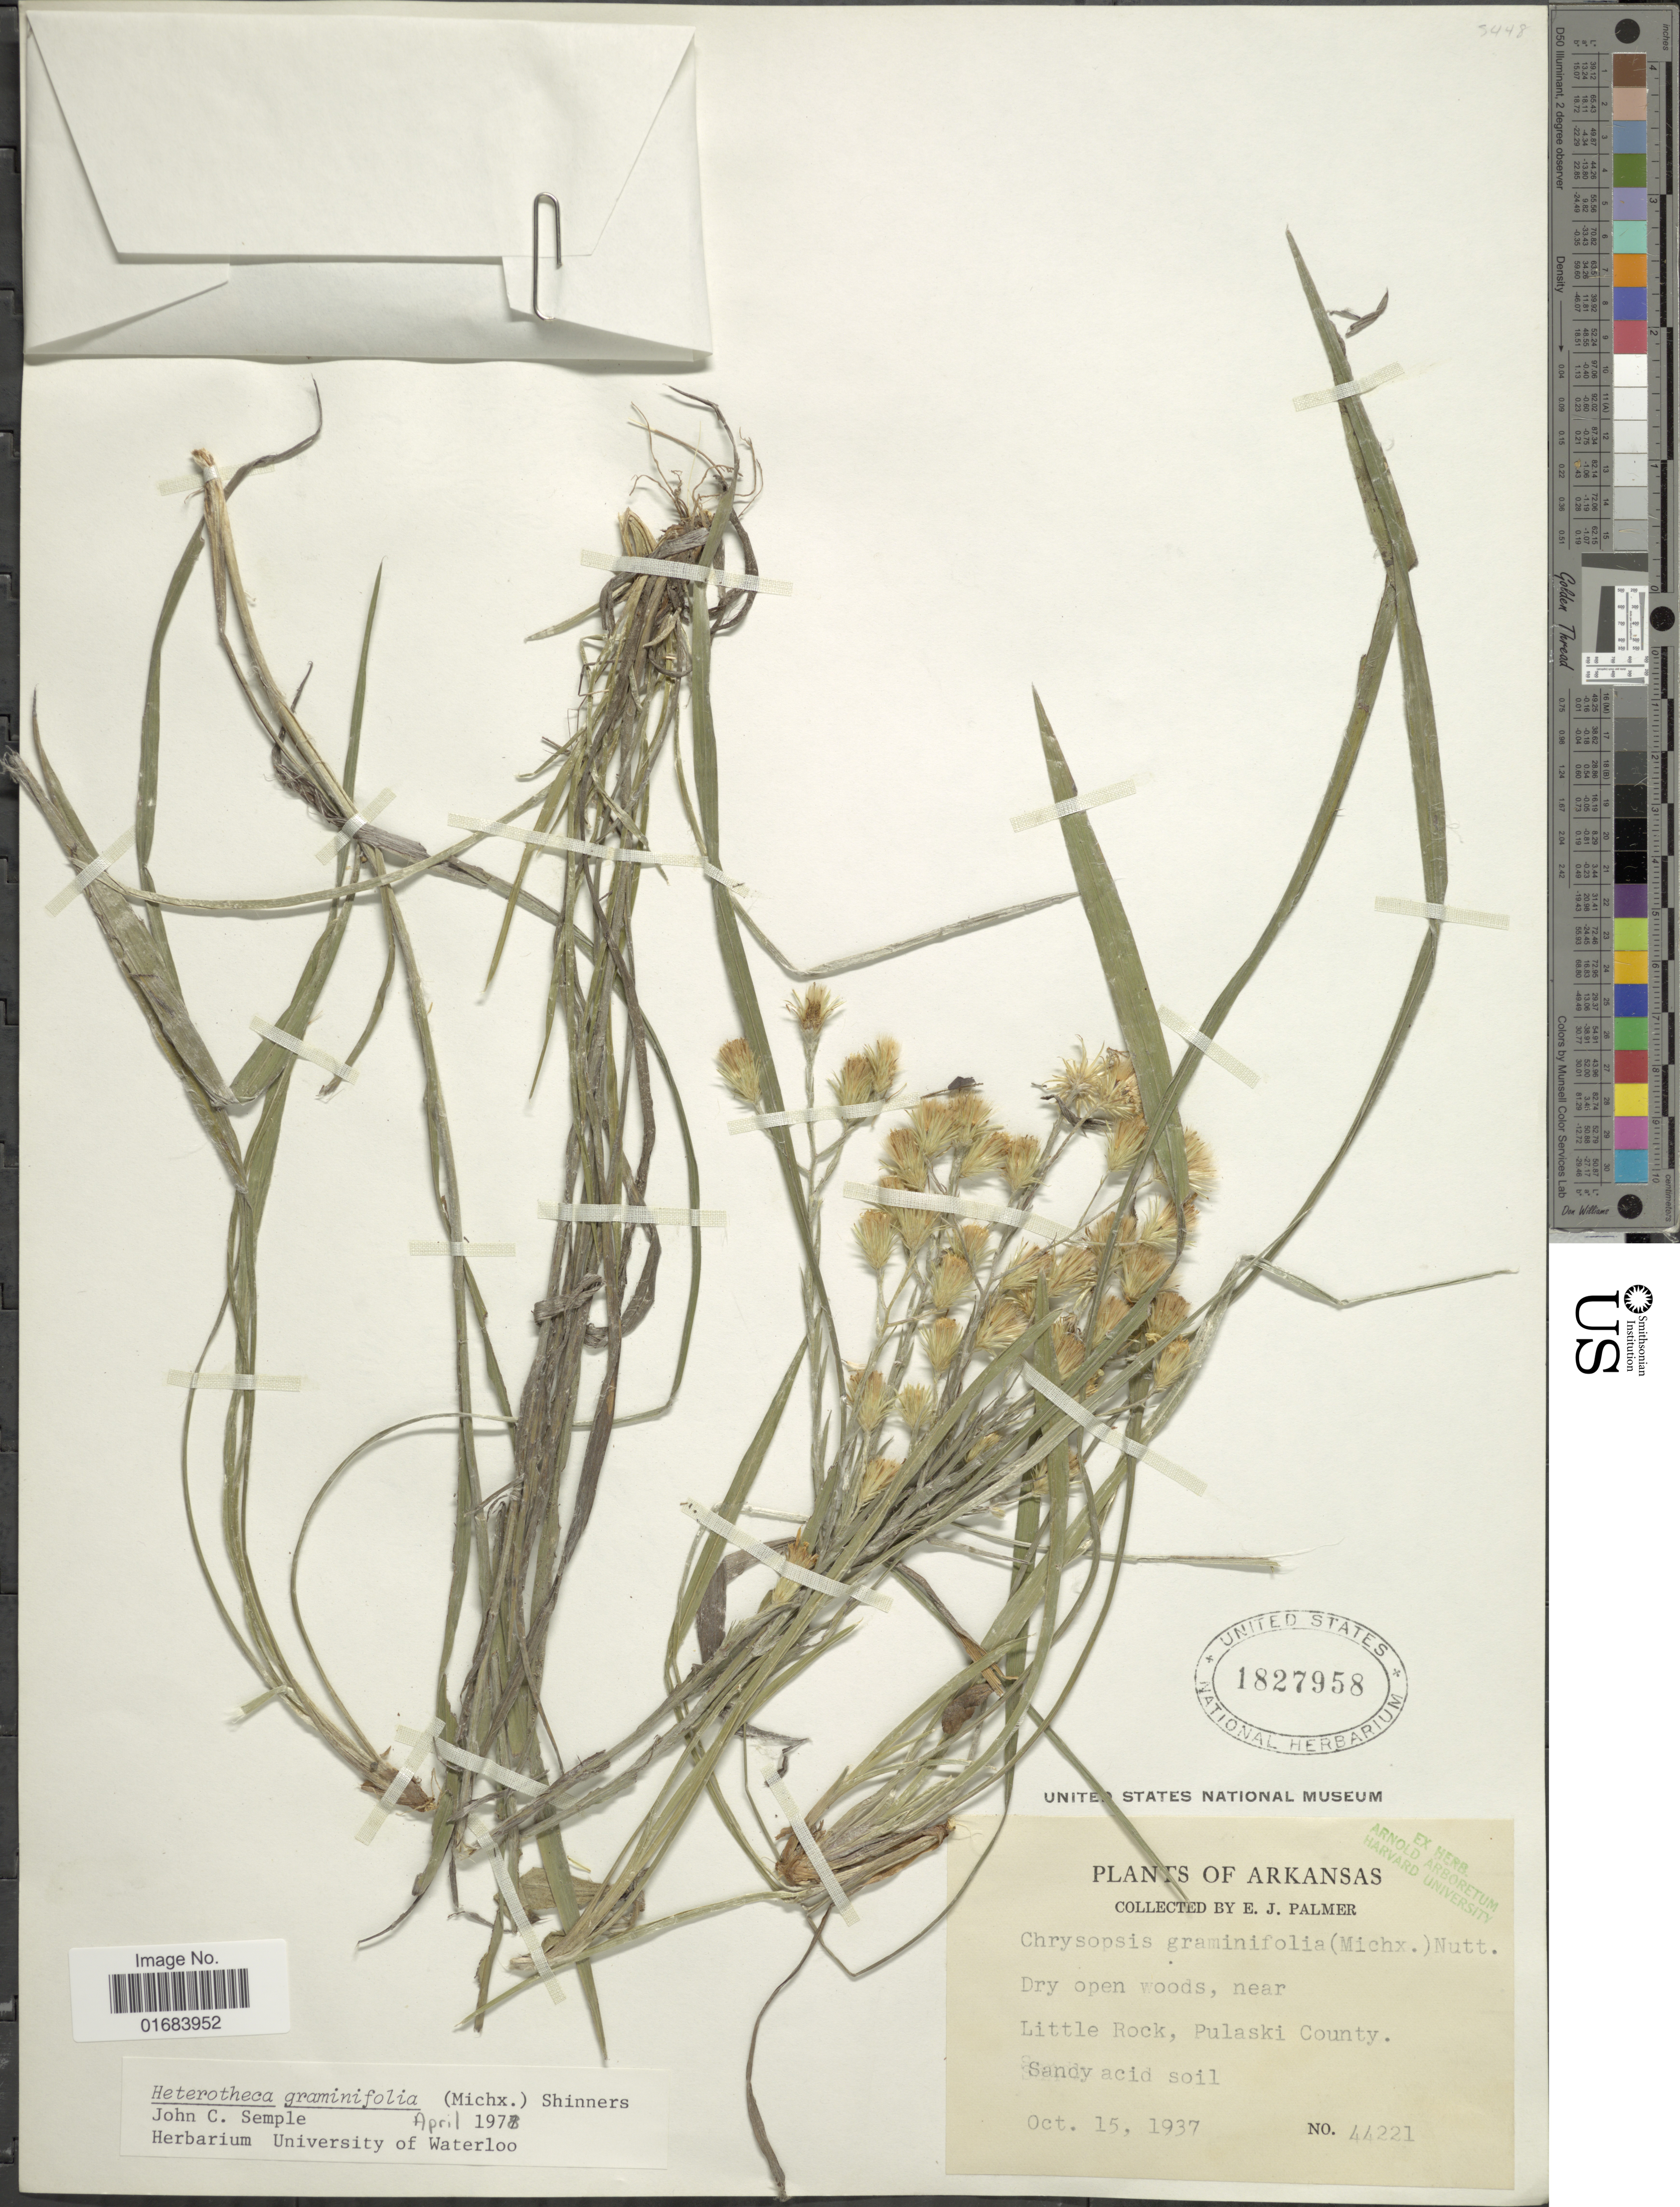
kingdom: Plantae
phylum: Tracheophyta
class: Magnoliopsida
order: Asterales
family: Asteraceae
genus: Pityopsis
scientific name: Pityopsis graminifolia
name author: (Michx.) Nutt.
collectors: E. J. Palmer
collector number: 44221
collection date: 1937-10-15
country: United States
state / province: Arkansas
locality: Near Little Rock, Pulaski County/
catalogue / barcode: US 1827958